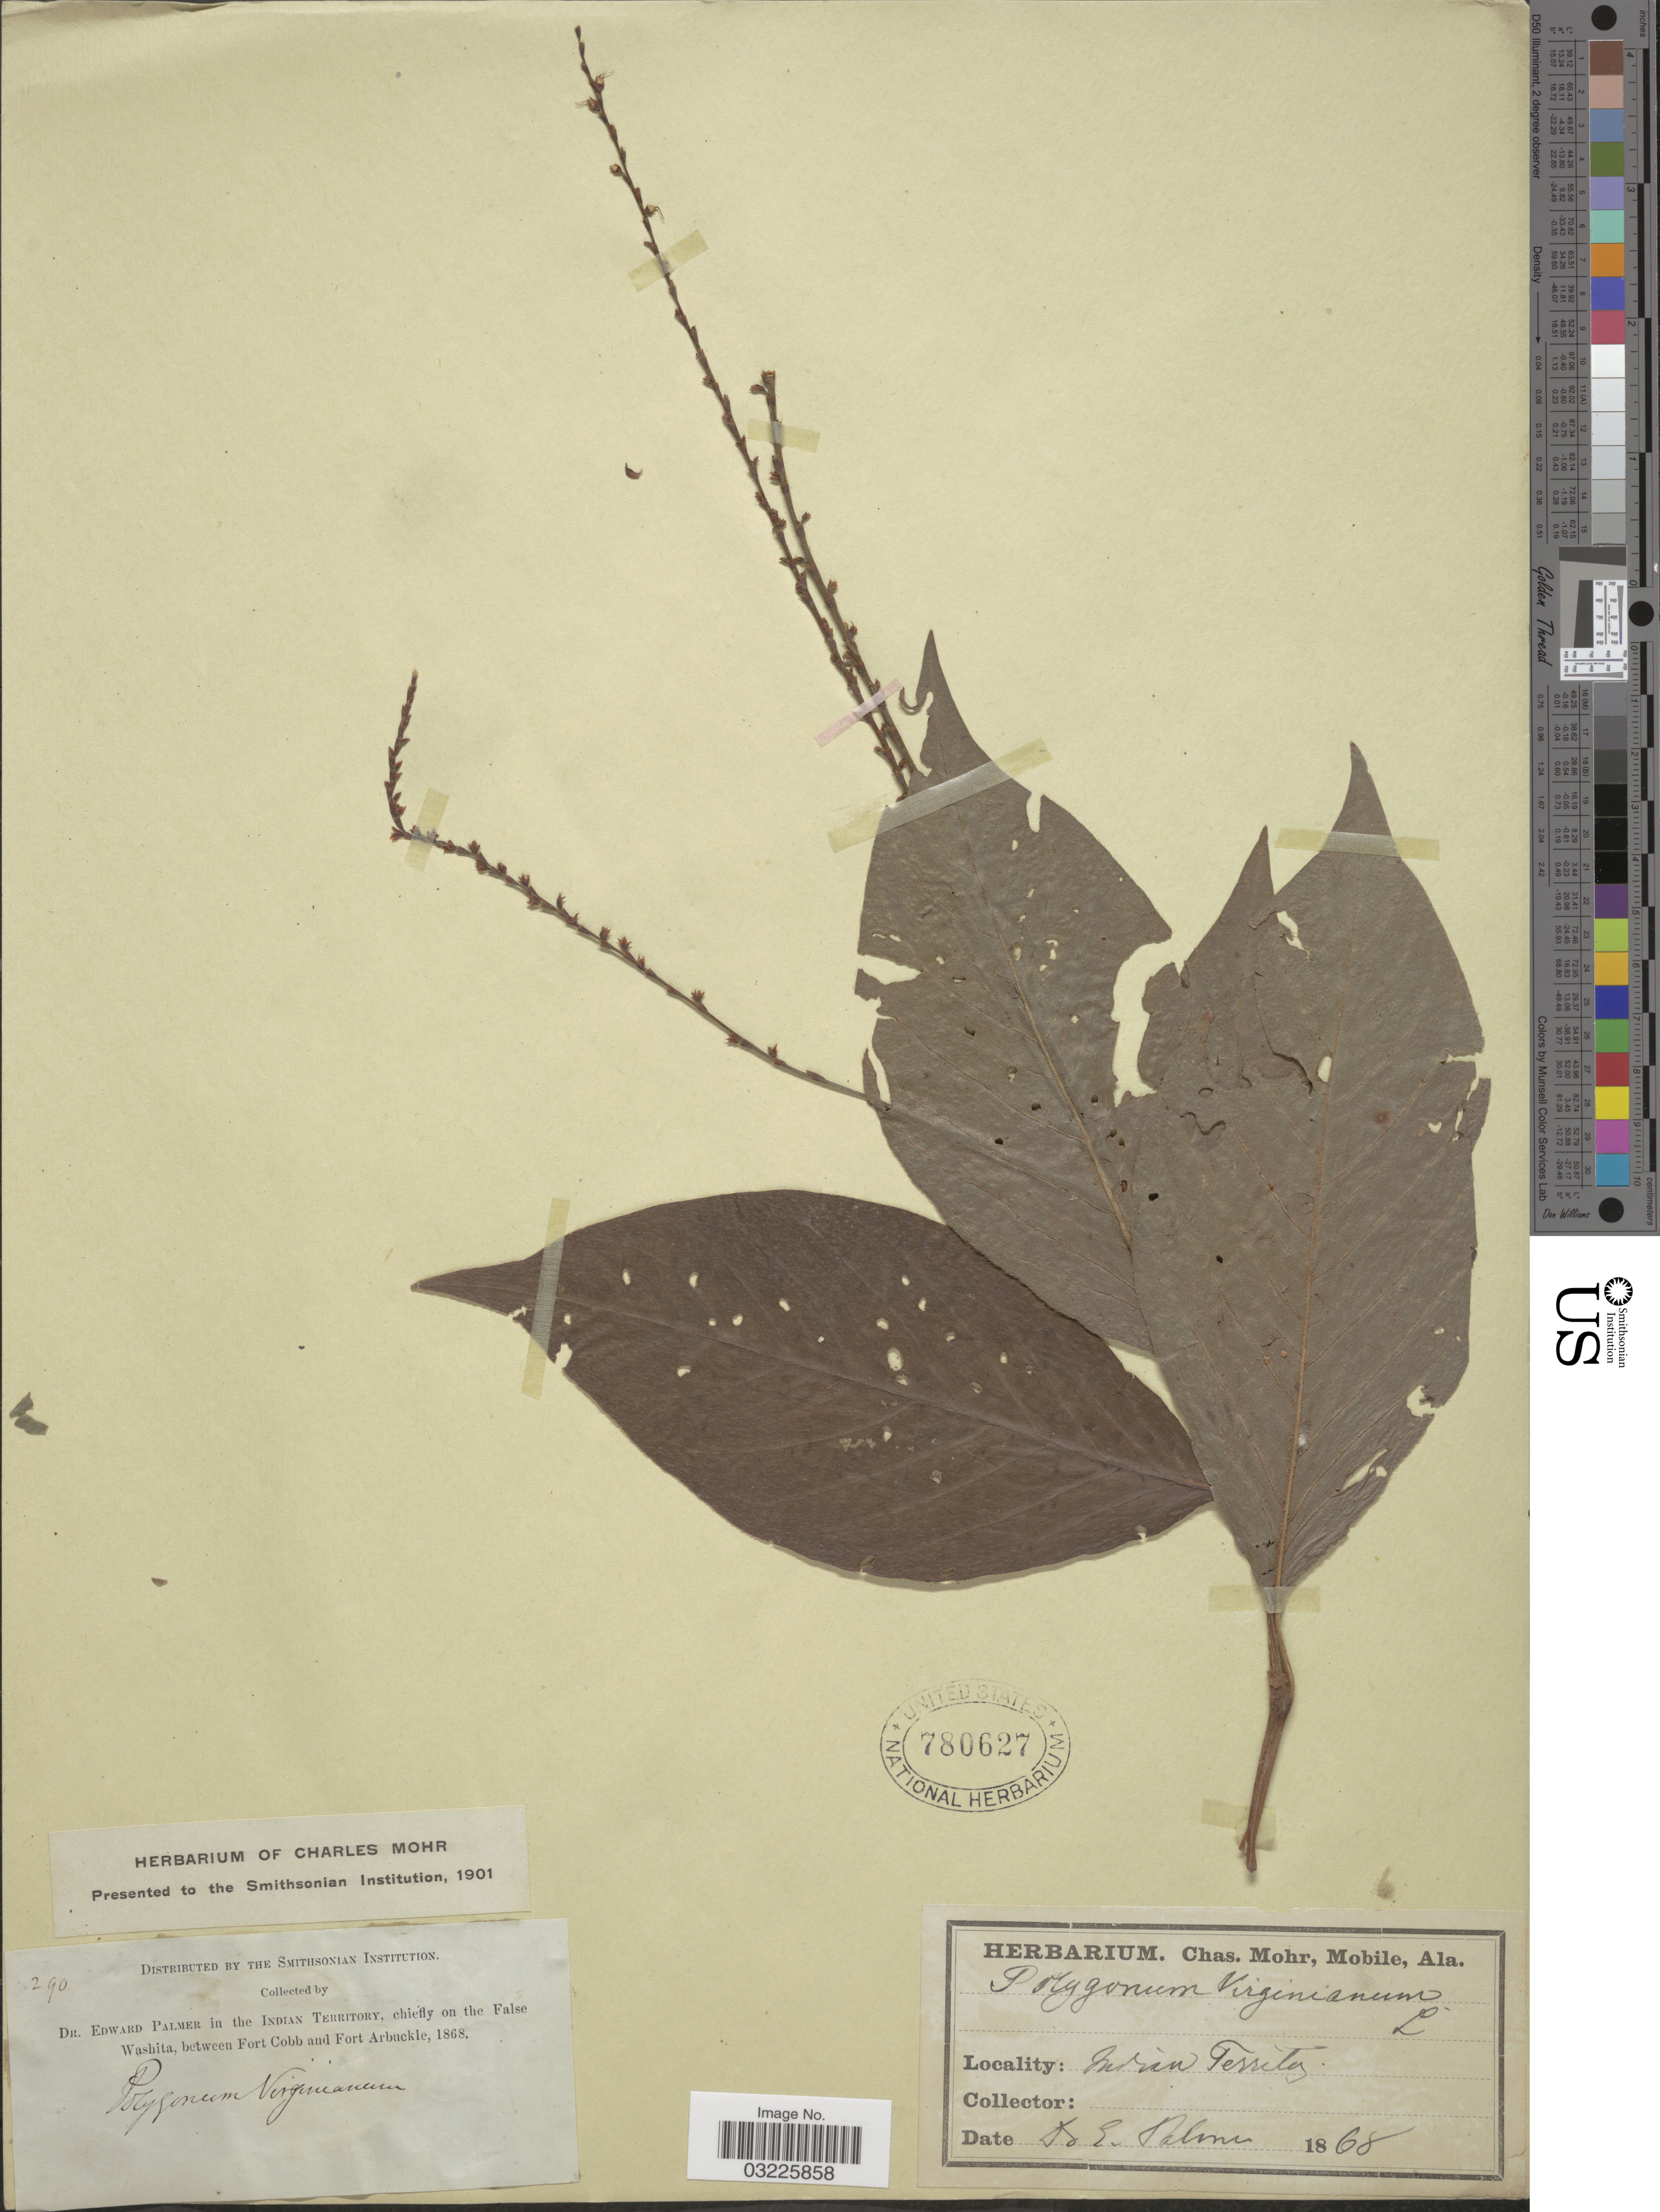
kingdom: Plantae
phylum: Tracheophyta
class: Magnoliopsida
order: Caryophyllales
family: Polygonaceae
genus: Persicaria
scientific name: Persicaria virginiana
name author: (L.) Gaertn.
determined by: Atha, D. E.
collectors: E. Palmer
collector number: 290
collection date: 1868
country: United States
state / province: Oklahoma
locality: Indian Territory, chiefly on the False Washita, between Fort Cobb and Fort Arbuckle.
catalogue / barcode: US 780627